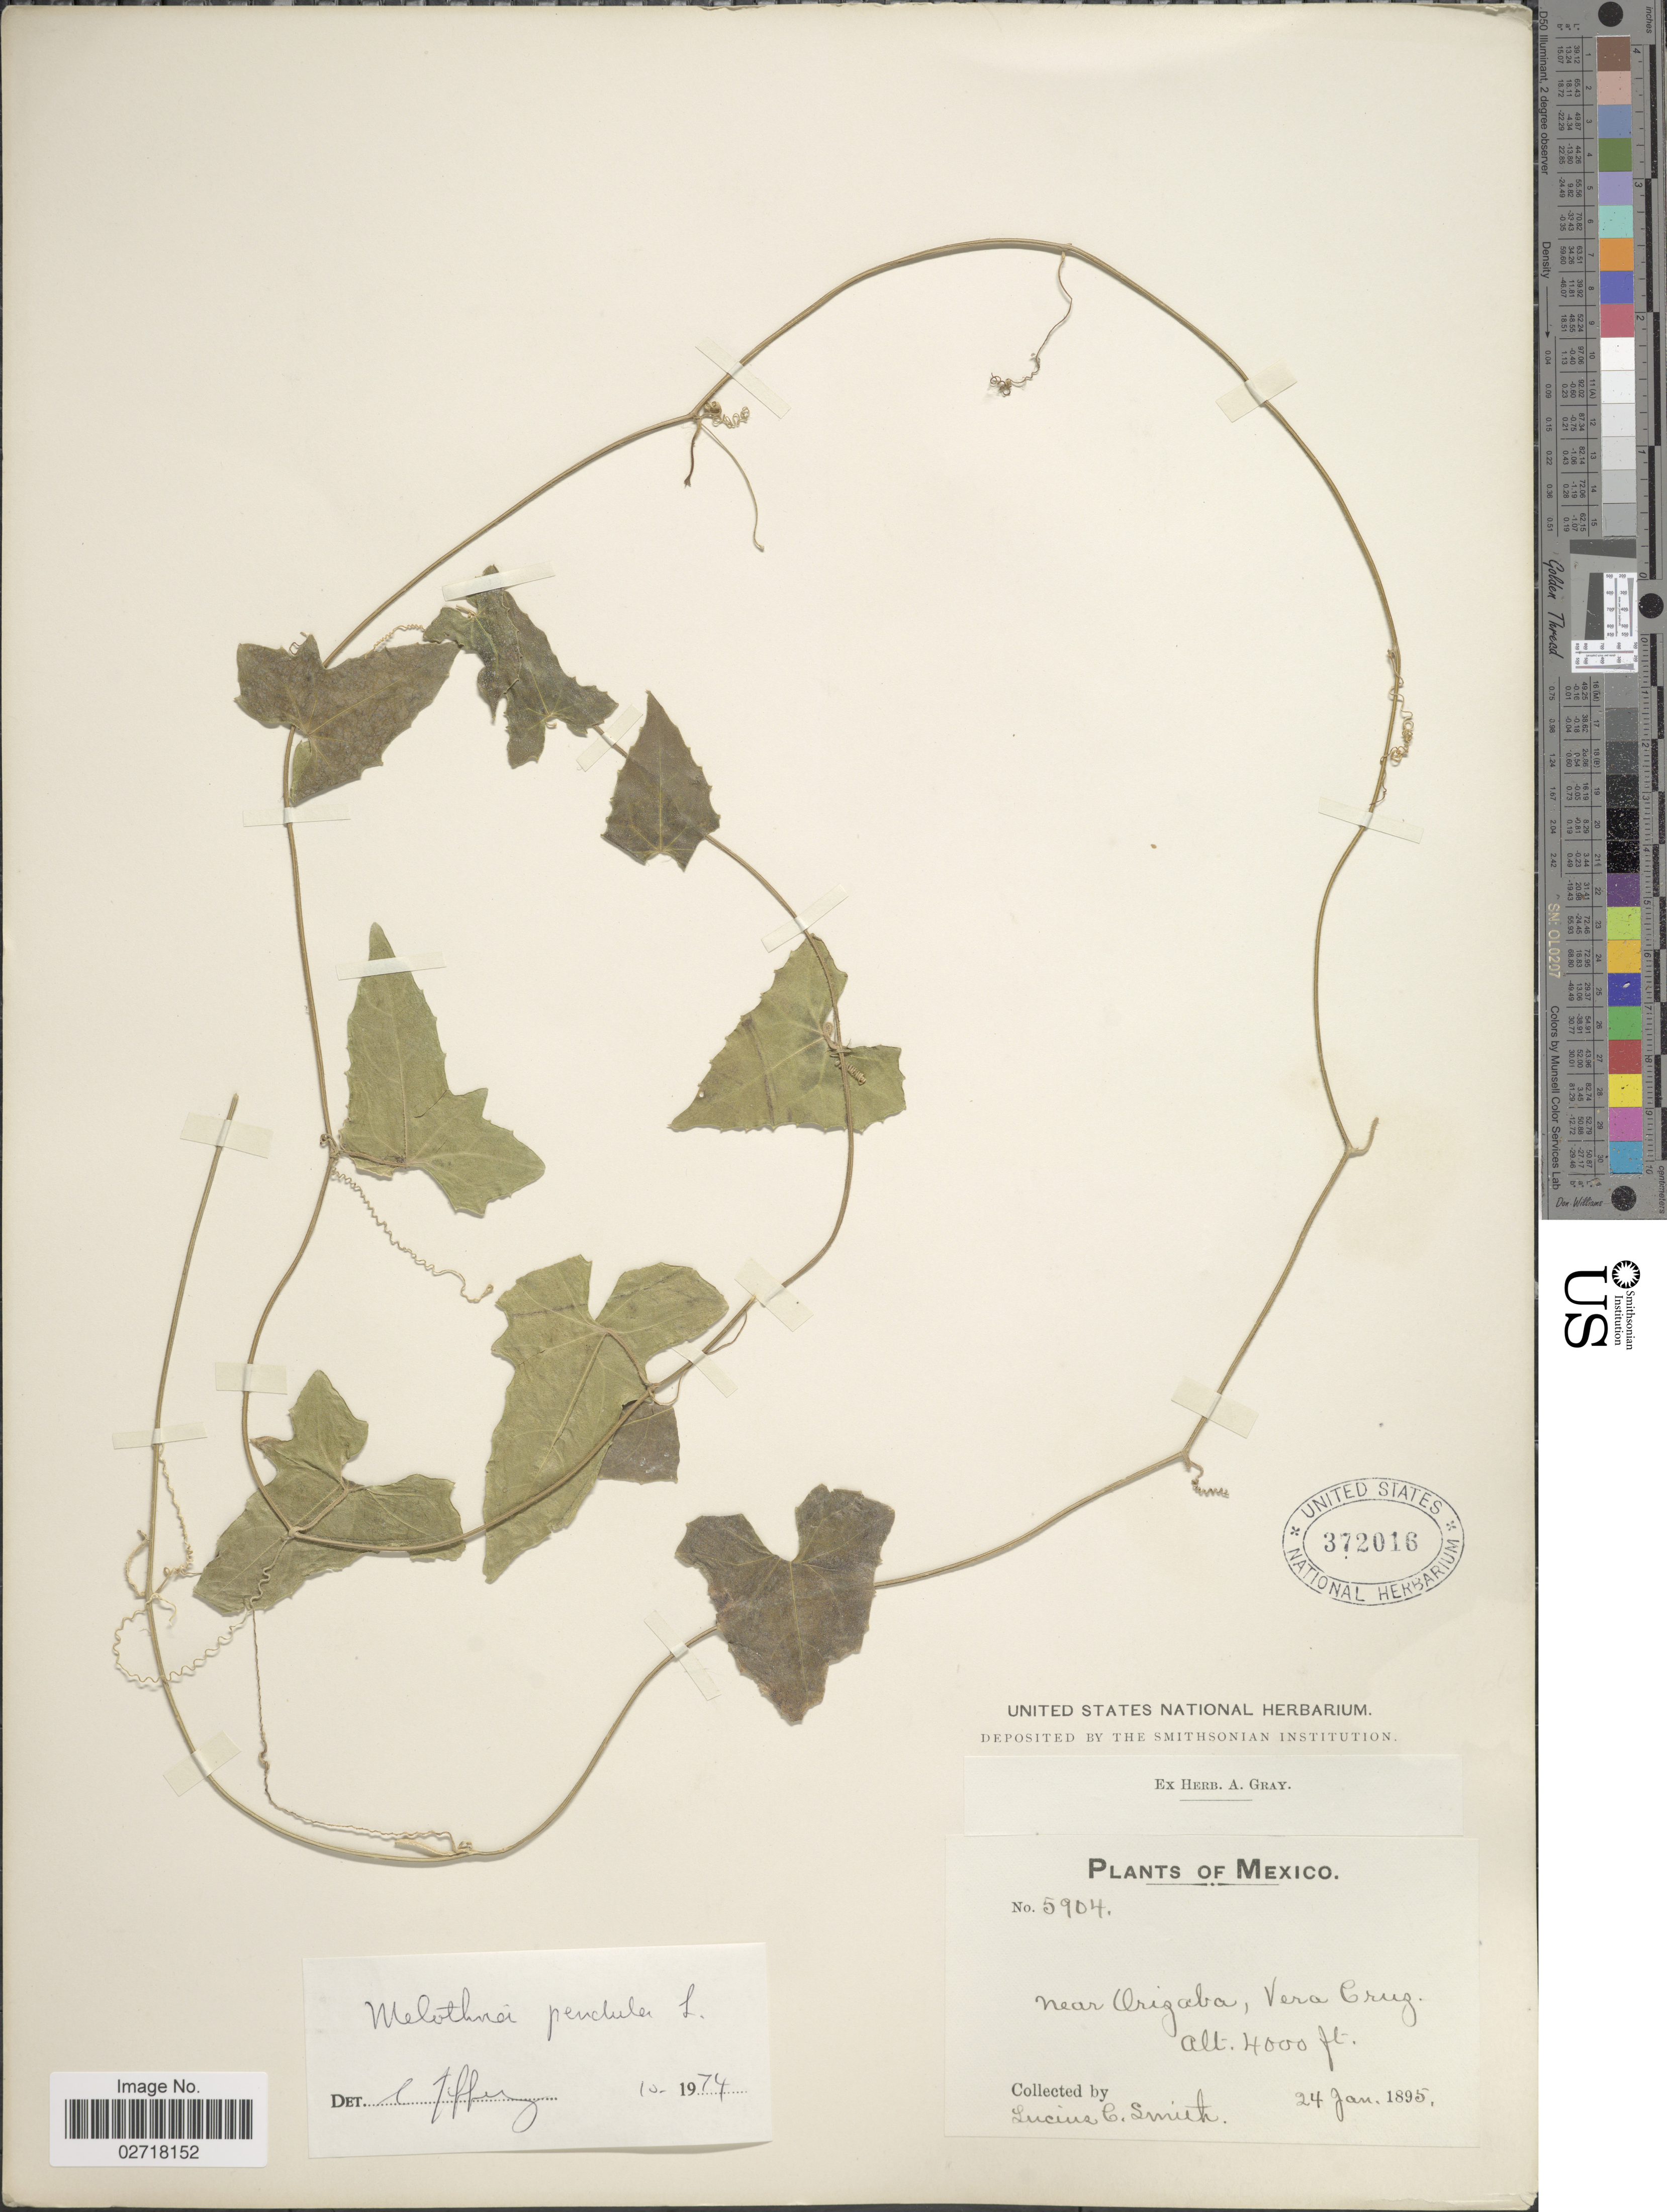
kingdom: Plantae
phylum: Tracheophyta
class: Magnoliopsida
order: Cucurbitales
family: Cucurbitaceae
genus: Melothria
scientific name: Melothria pendula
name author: L.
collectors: L. C. Smith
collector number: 5904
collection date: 1895-01-24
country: Mexico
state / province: Veracruz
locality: Near Orizaba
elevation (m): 1219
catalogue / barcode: US 372016